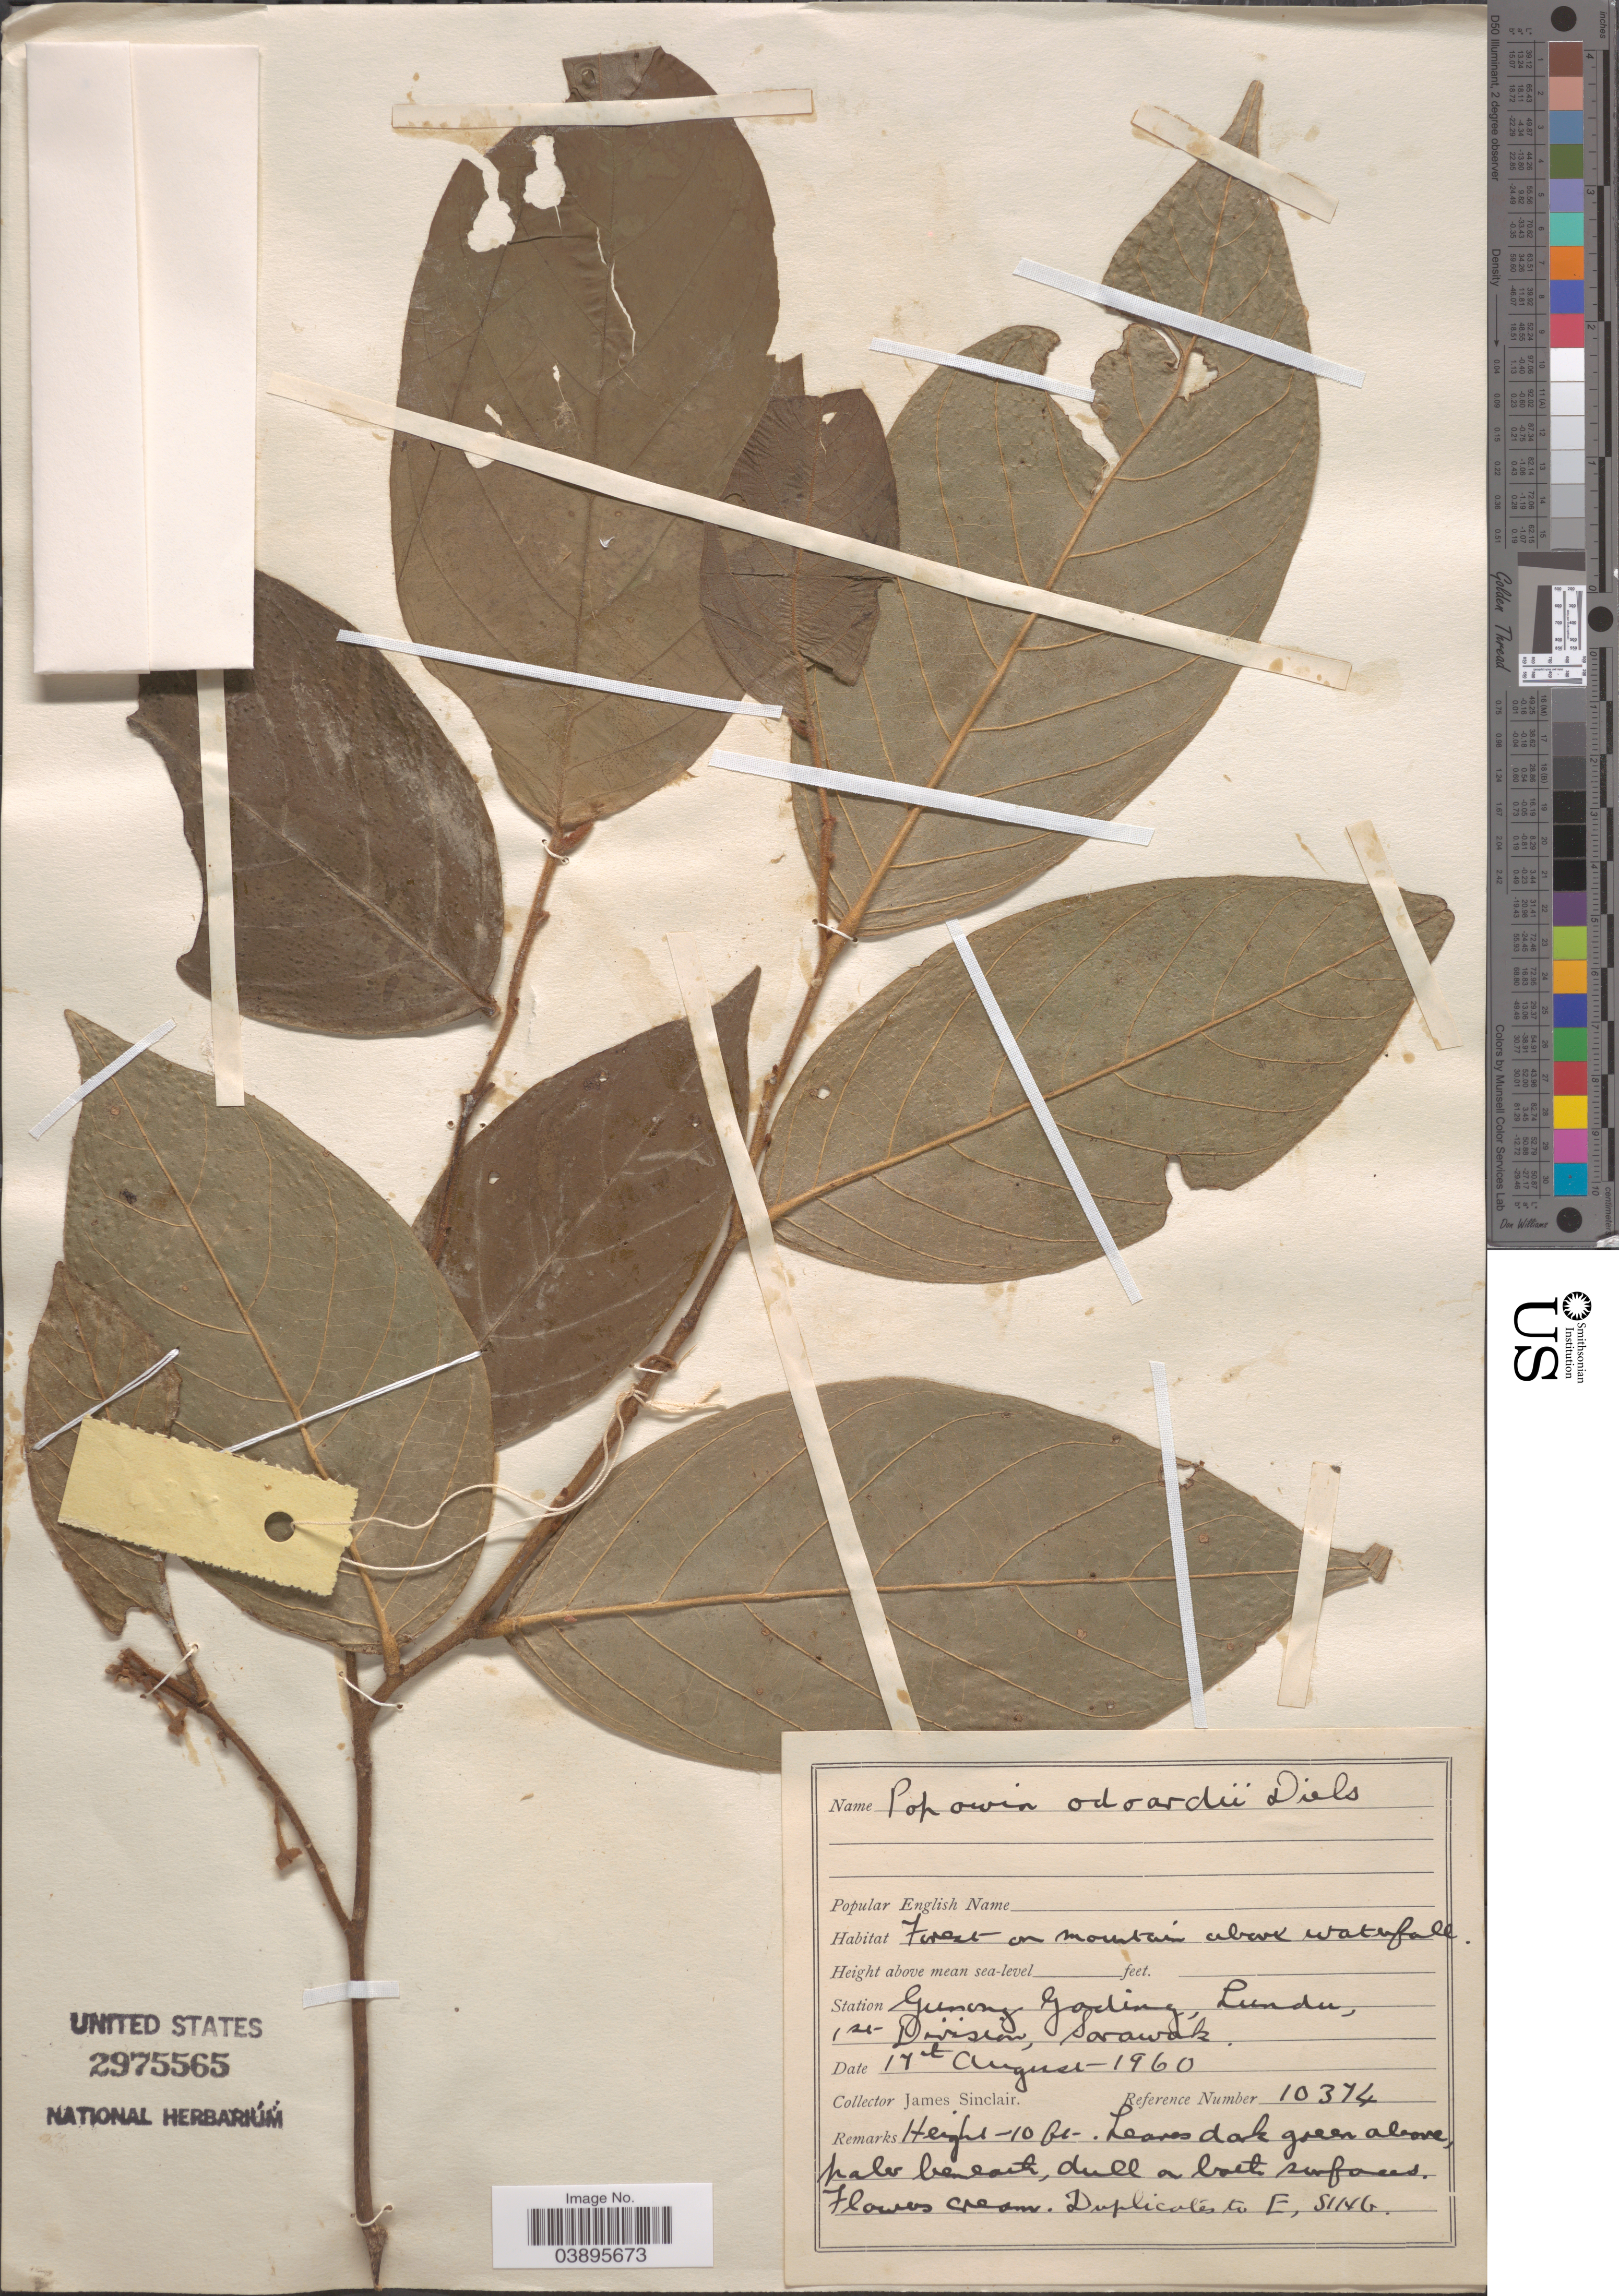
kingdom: Plantae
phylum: Tracheophyta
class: Magnoliopsida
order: Magnoliales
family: Annonaceae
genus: Popowia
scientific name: Popowia odoardi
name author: Diels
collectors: J. Sinclair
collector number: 10374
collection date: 1960-08-17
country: Malaysia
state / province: Sarawak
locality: Station Gunong Gading, Lundu, 1st Division.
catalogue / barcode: US 2975565